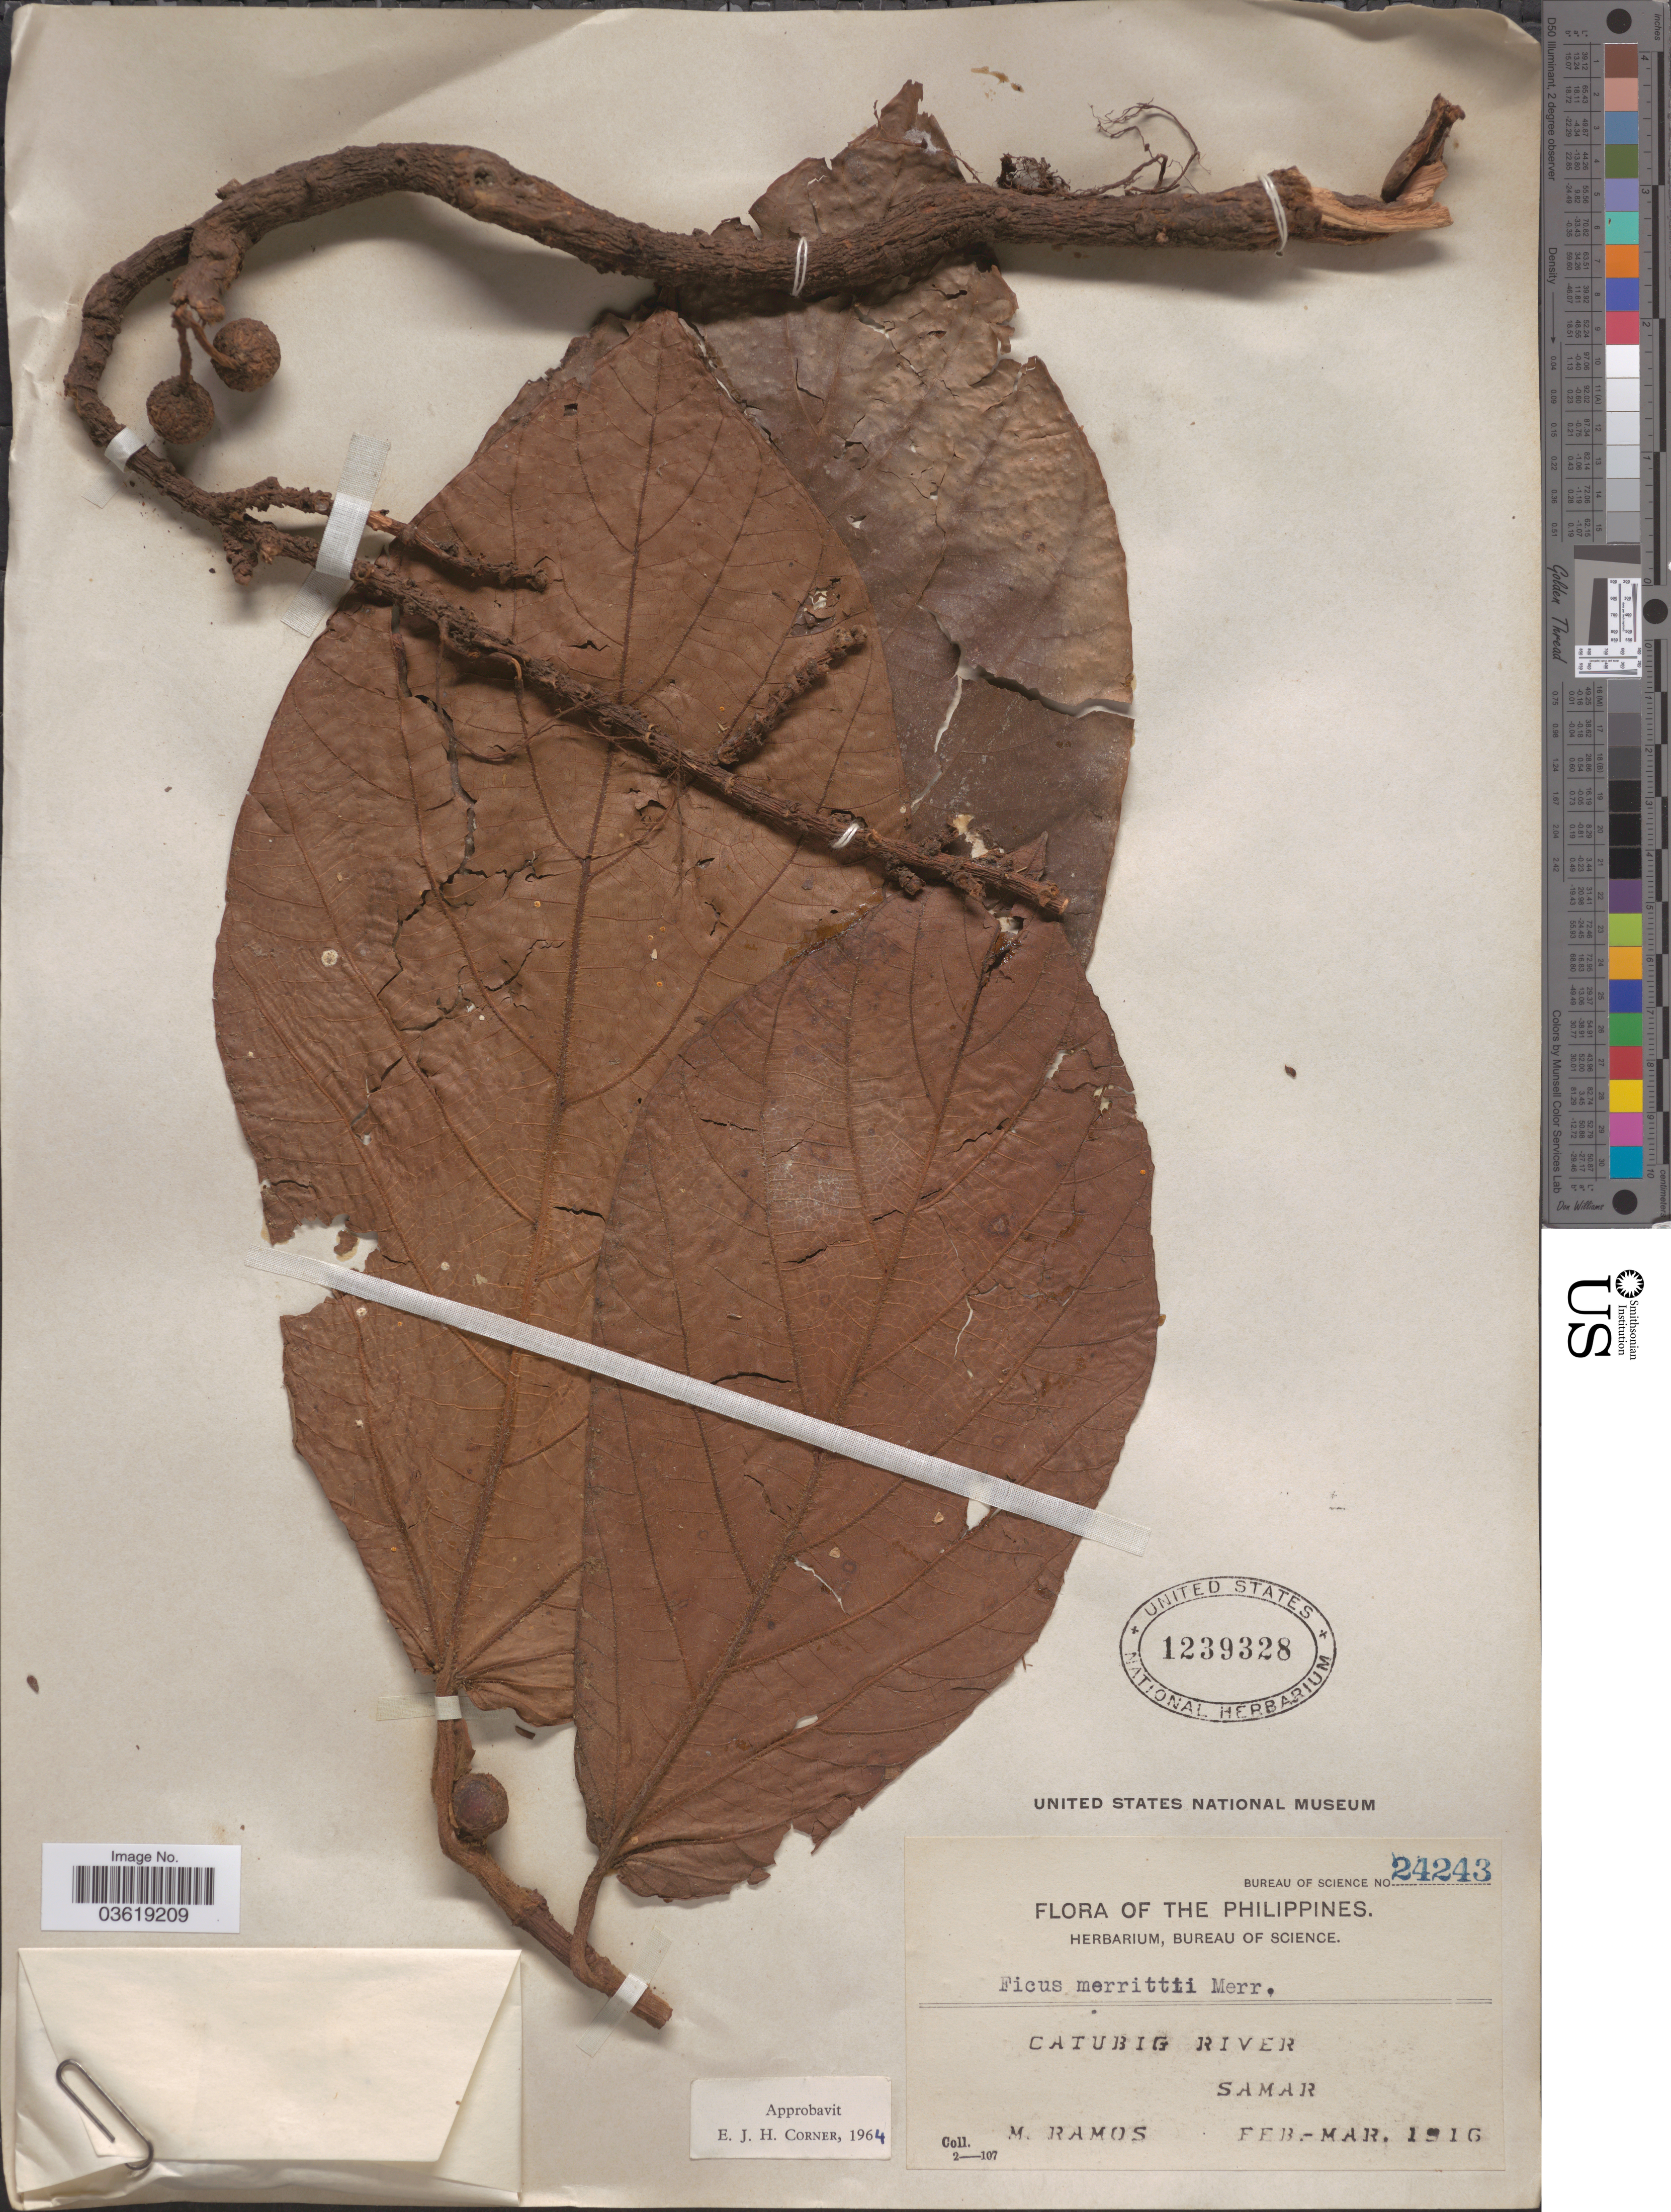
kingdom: Plantae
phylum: Tracheophyta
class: Magnoliopsida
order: Rosales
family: Moraceae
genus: Ficus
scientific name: Ficus merrittii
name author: Merr.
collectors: M. Ramos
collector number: Bureau of Science 24243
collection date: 1916-02/1916-03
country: Philippines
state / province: Eastern Visayas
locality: Catubig River, Samar.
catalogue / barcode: US 1239328